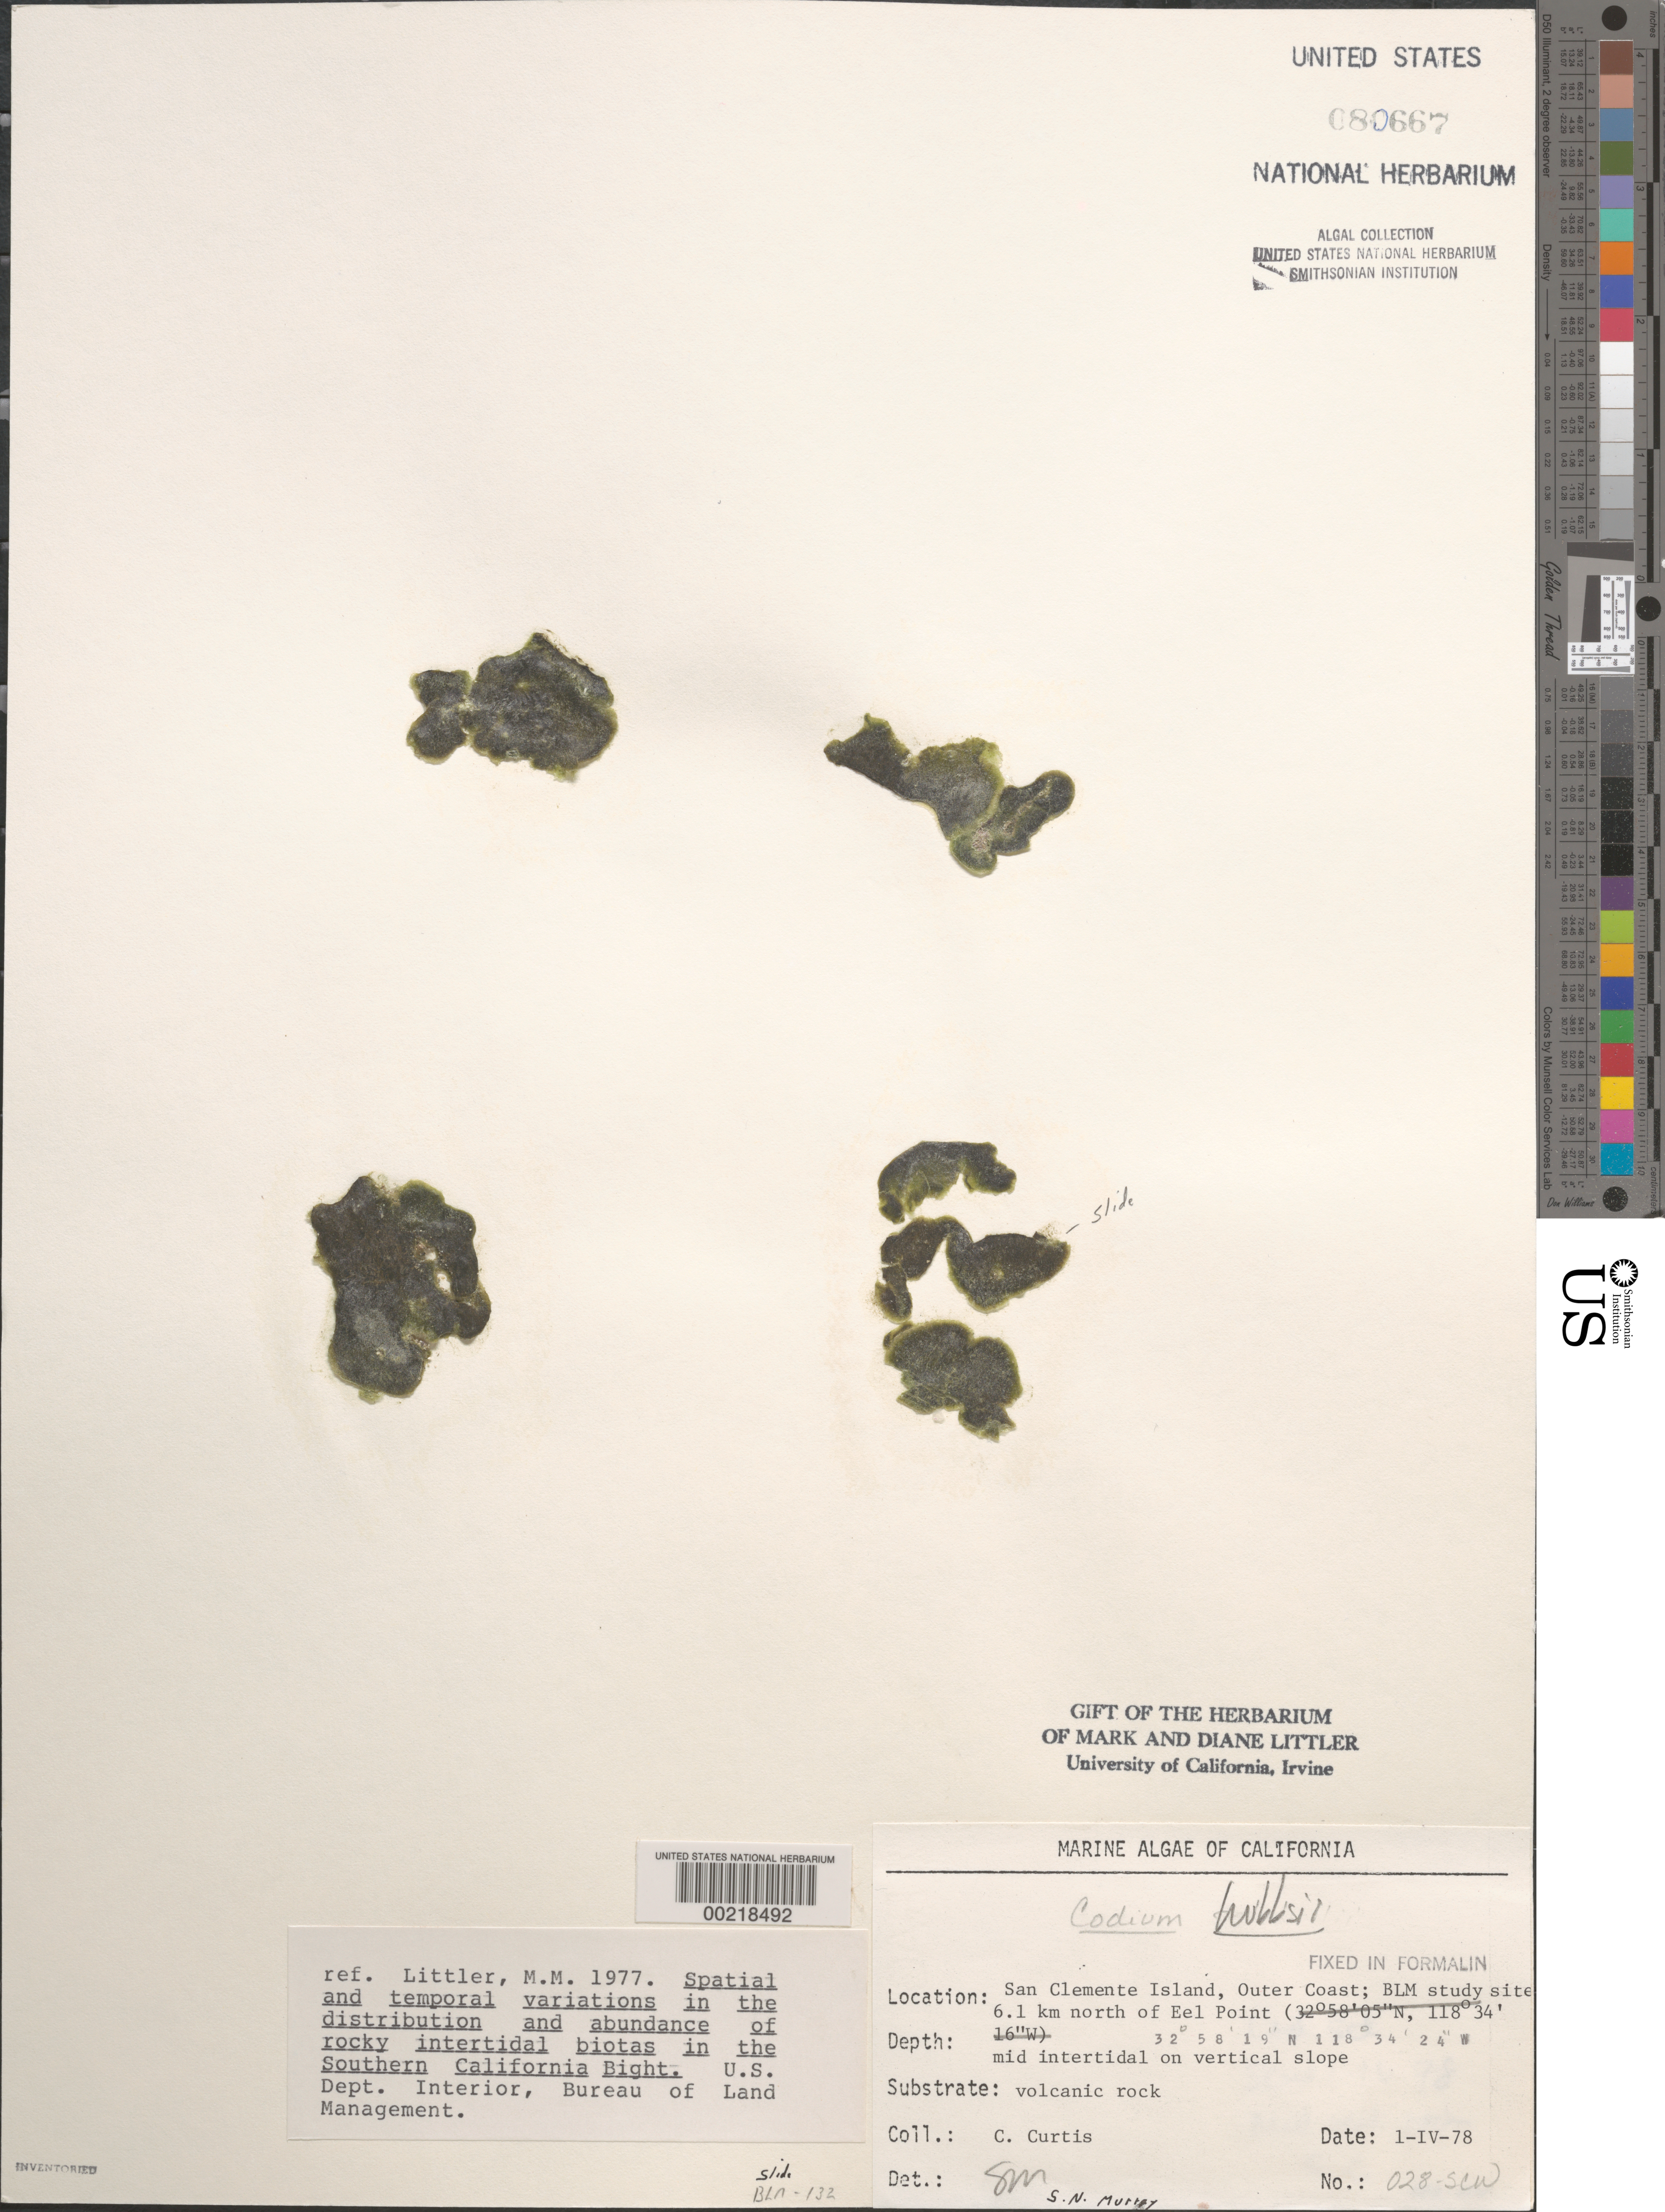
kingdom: Plantae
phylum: Chlorophyta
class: Ulvophyceae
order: Bryopsidales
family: Codiaceae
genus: Codium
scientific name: Codium hubbsii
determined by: Murray, S. N.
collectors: C. Curtis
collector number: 028-scw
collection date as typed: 01 Apr 1978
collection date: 1978-04-01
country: United States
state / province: California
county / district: Los Angeles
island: San Clemente Island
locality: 6.1 km north of Eel Point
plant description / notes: BLM-SOCALBIGHT Rocky Intertidal Survey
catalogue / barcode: US 80667